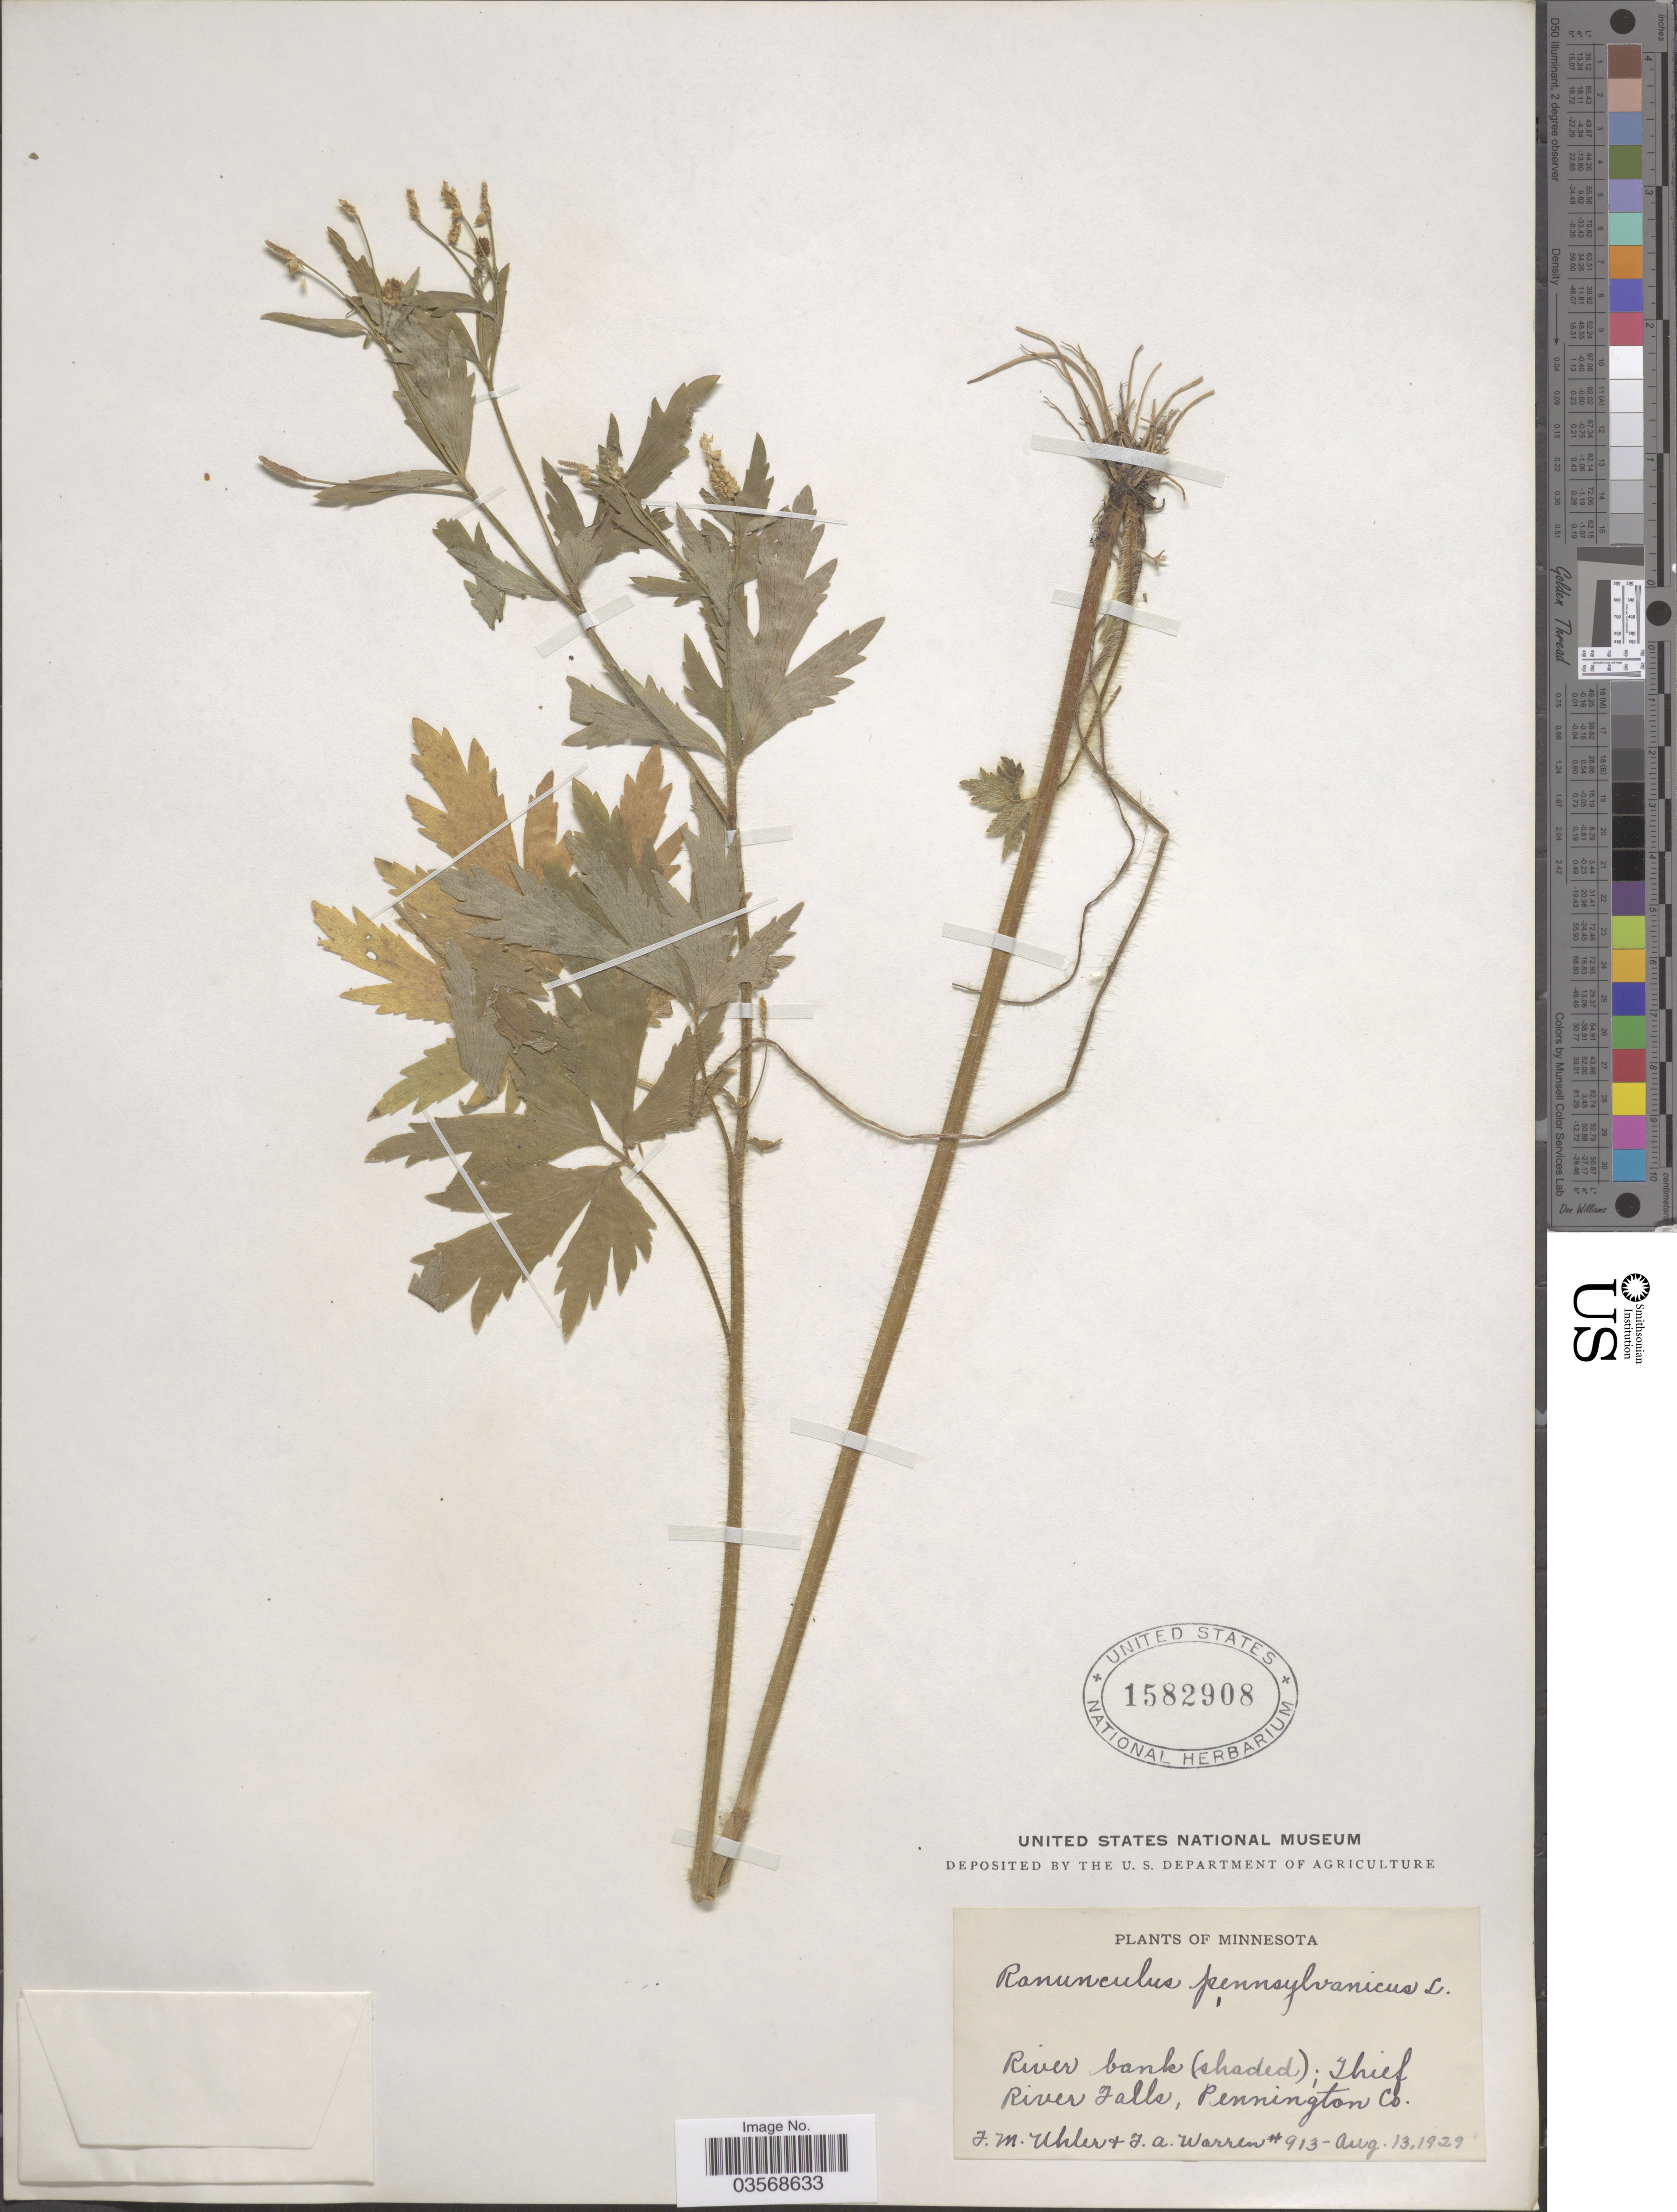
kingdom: Plantae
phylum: Tracheophyta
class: Magnoliopsida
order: Ranunculales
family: Ranunculaceae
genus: Ranunculus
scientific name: Ranunculus pensylvanicus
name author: L. f.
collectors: F. M. Uhler & J. Warren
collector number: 913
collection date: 1929-08-13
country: United States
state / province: Minnesota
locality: River bank (shaded); Thief River Falls, Pennington Co.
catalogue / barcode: US 1582908